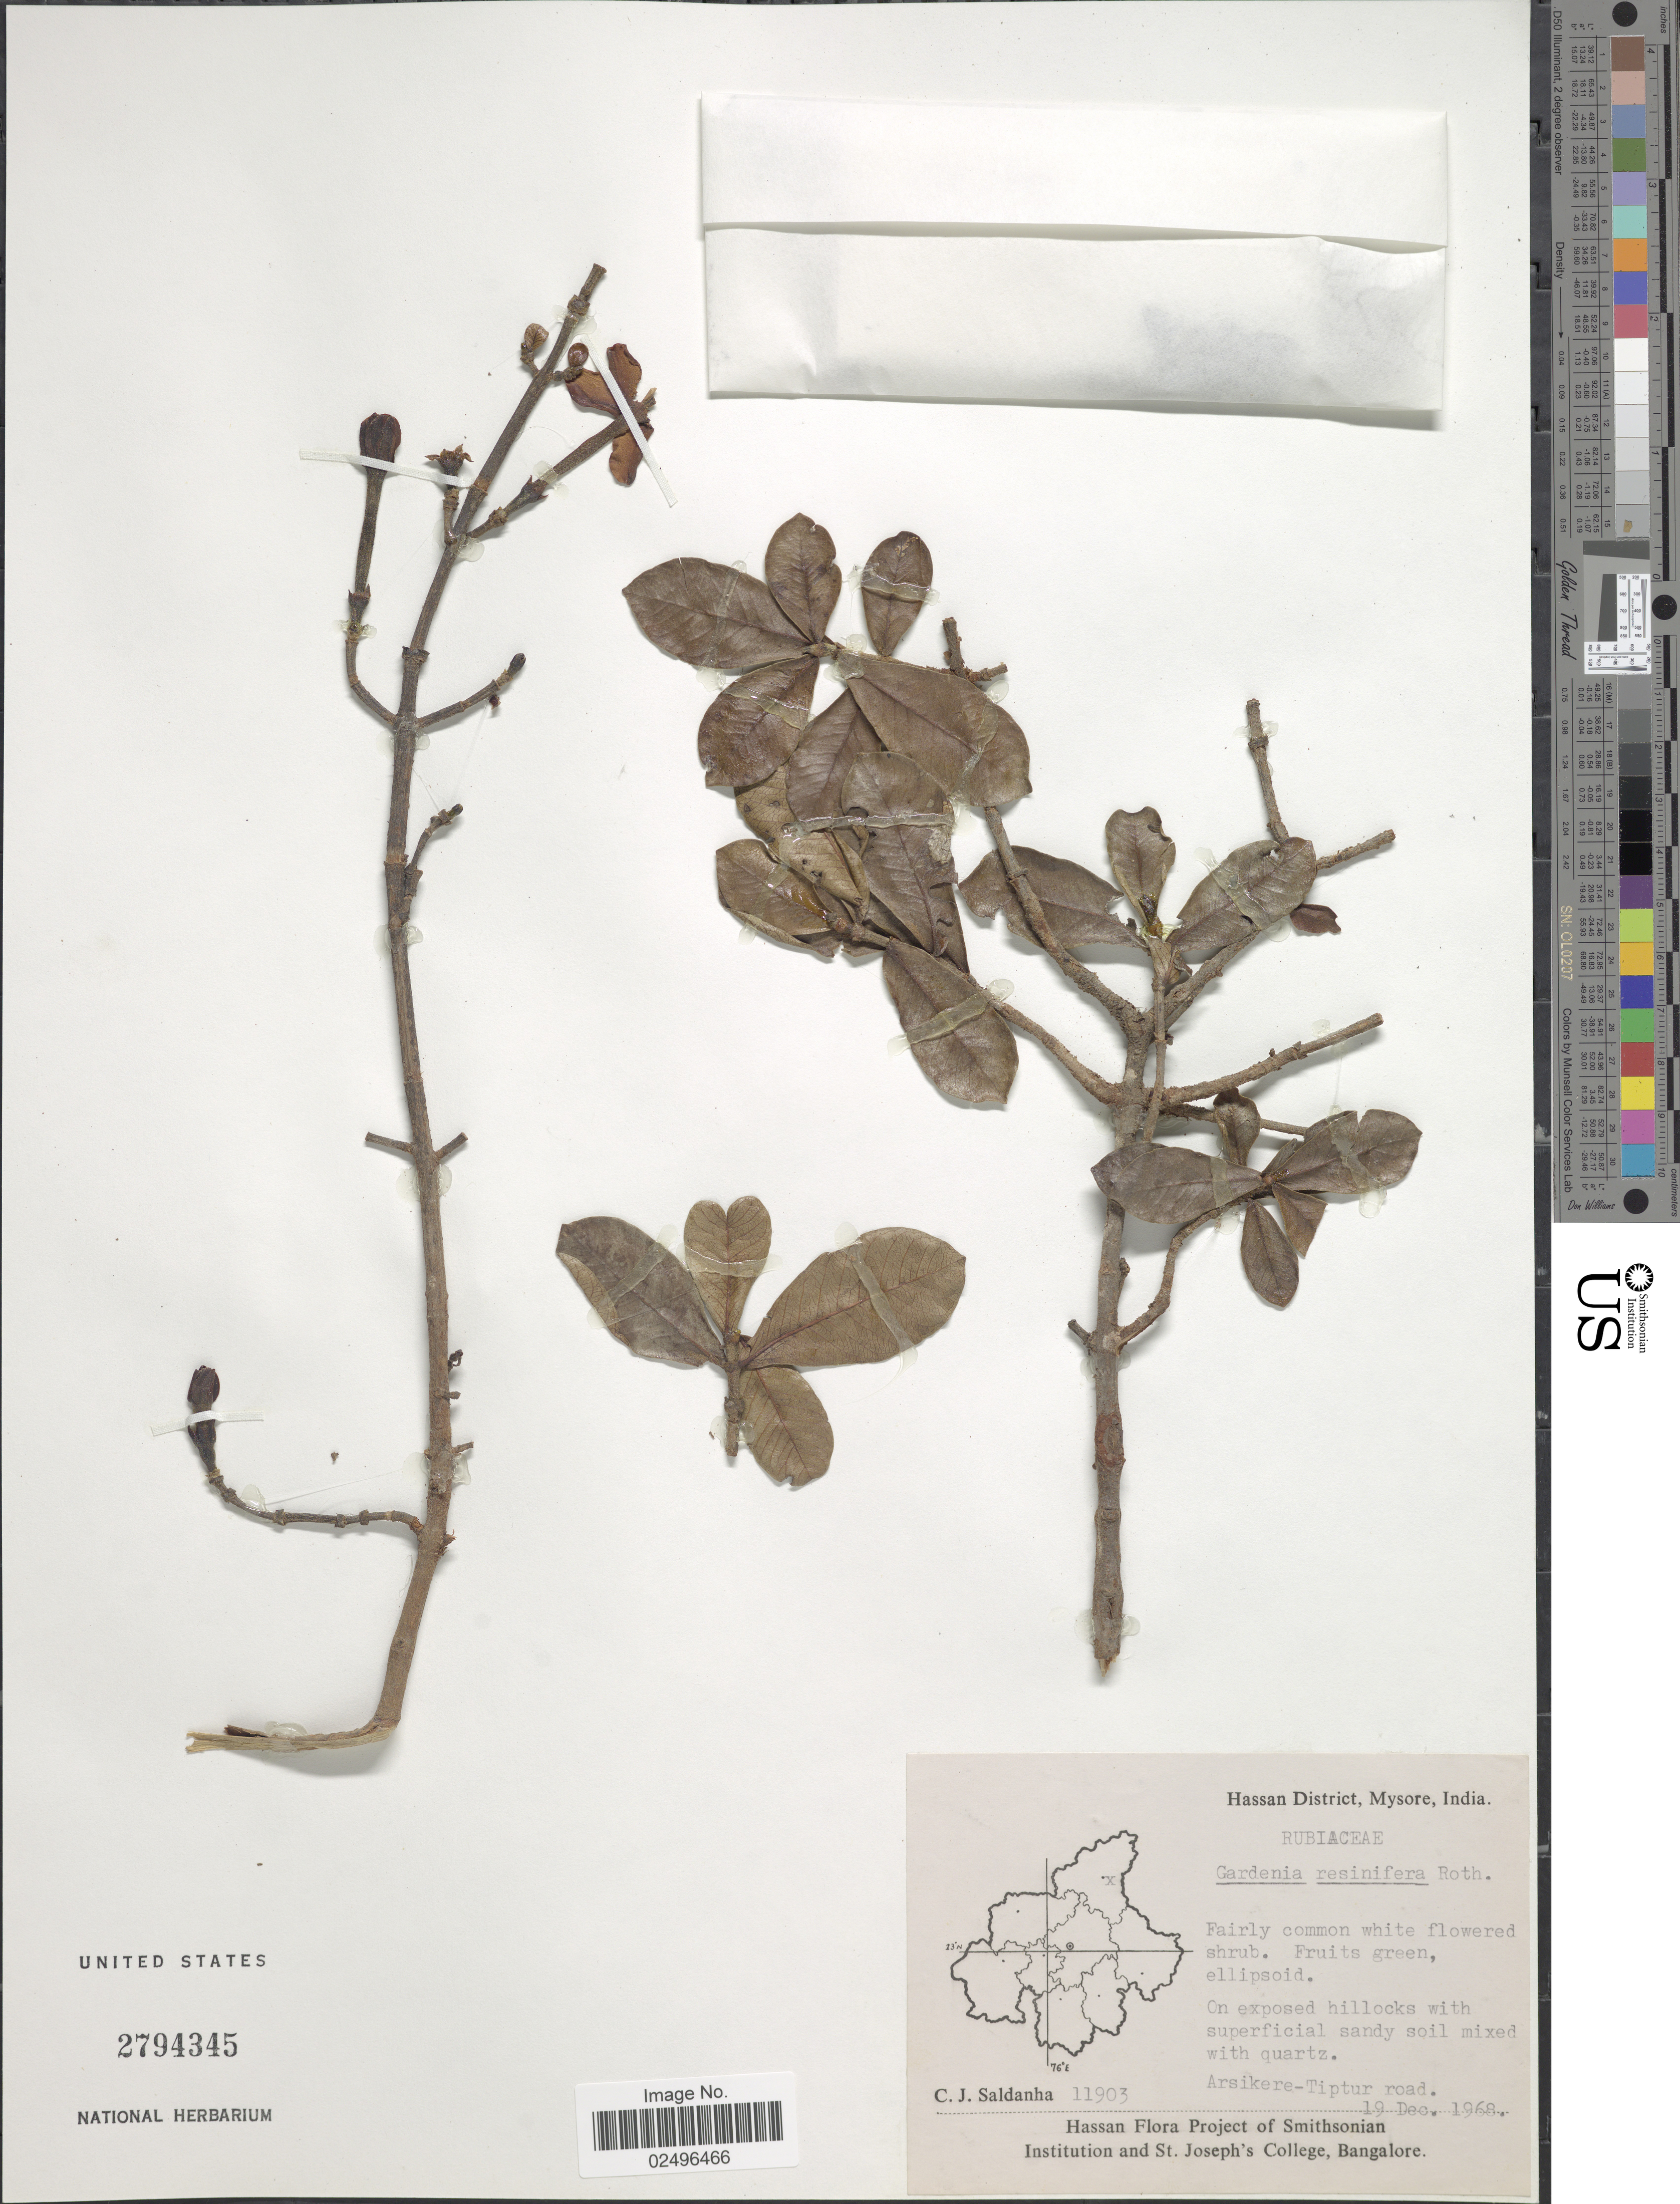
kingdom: Plantae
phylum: Tracheophyta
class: Magnoliopsida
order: Gentianales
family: Rubiaceae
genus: Gardenia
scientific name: Gardenia resinifera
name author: Roth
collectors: C. J. Saldanha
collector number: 11903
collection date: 1968-12-19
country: India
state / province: Karnataka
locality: Hassan District, Mysore, India, Arsikere-Tiptur road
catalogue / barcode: US 2794345